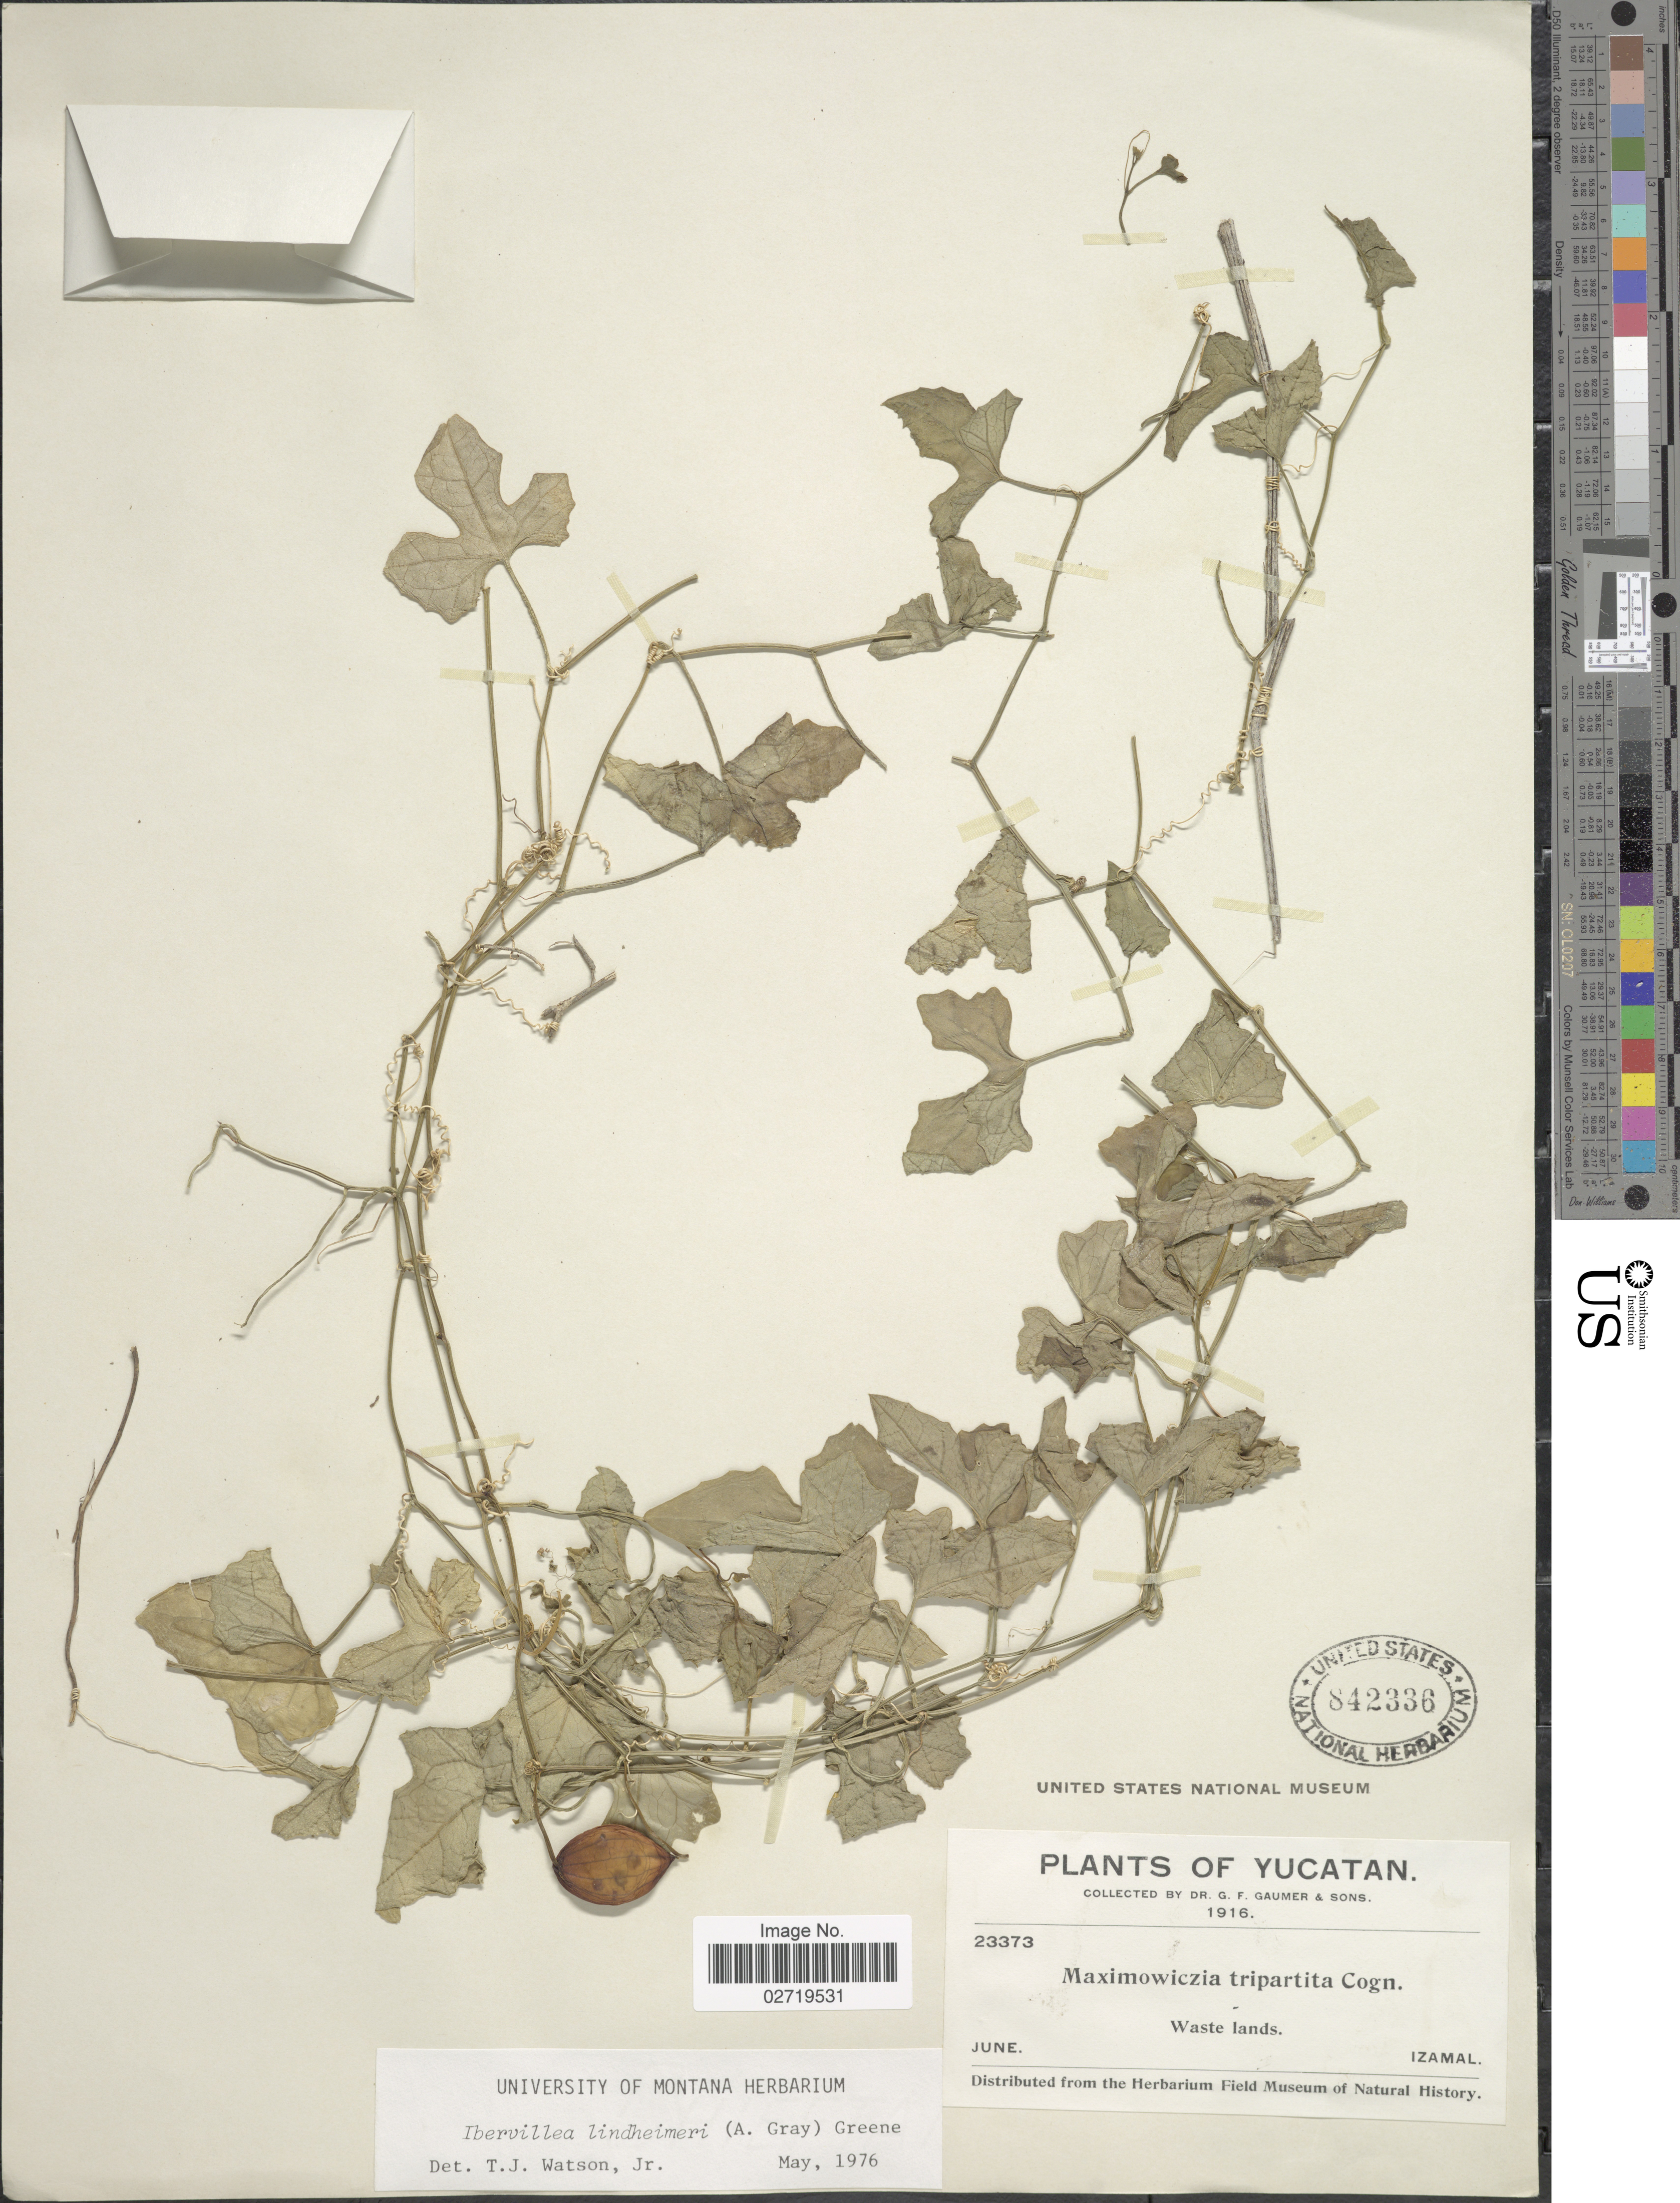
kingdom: Plantae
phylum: Tracheophyta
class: Magnoliopsida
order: Cucurbitales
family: Cucurbitaceae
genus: Ibervillea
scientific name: Ibervillea lindheimeri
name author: (A. Gray) Greene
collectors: G. F. Gaumer & et al.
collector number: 23373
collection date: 1916-06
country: Mexico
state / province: Yucatán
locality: Waste Lands, Izamal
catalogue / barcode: US 842336